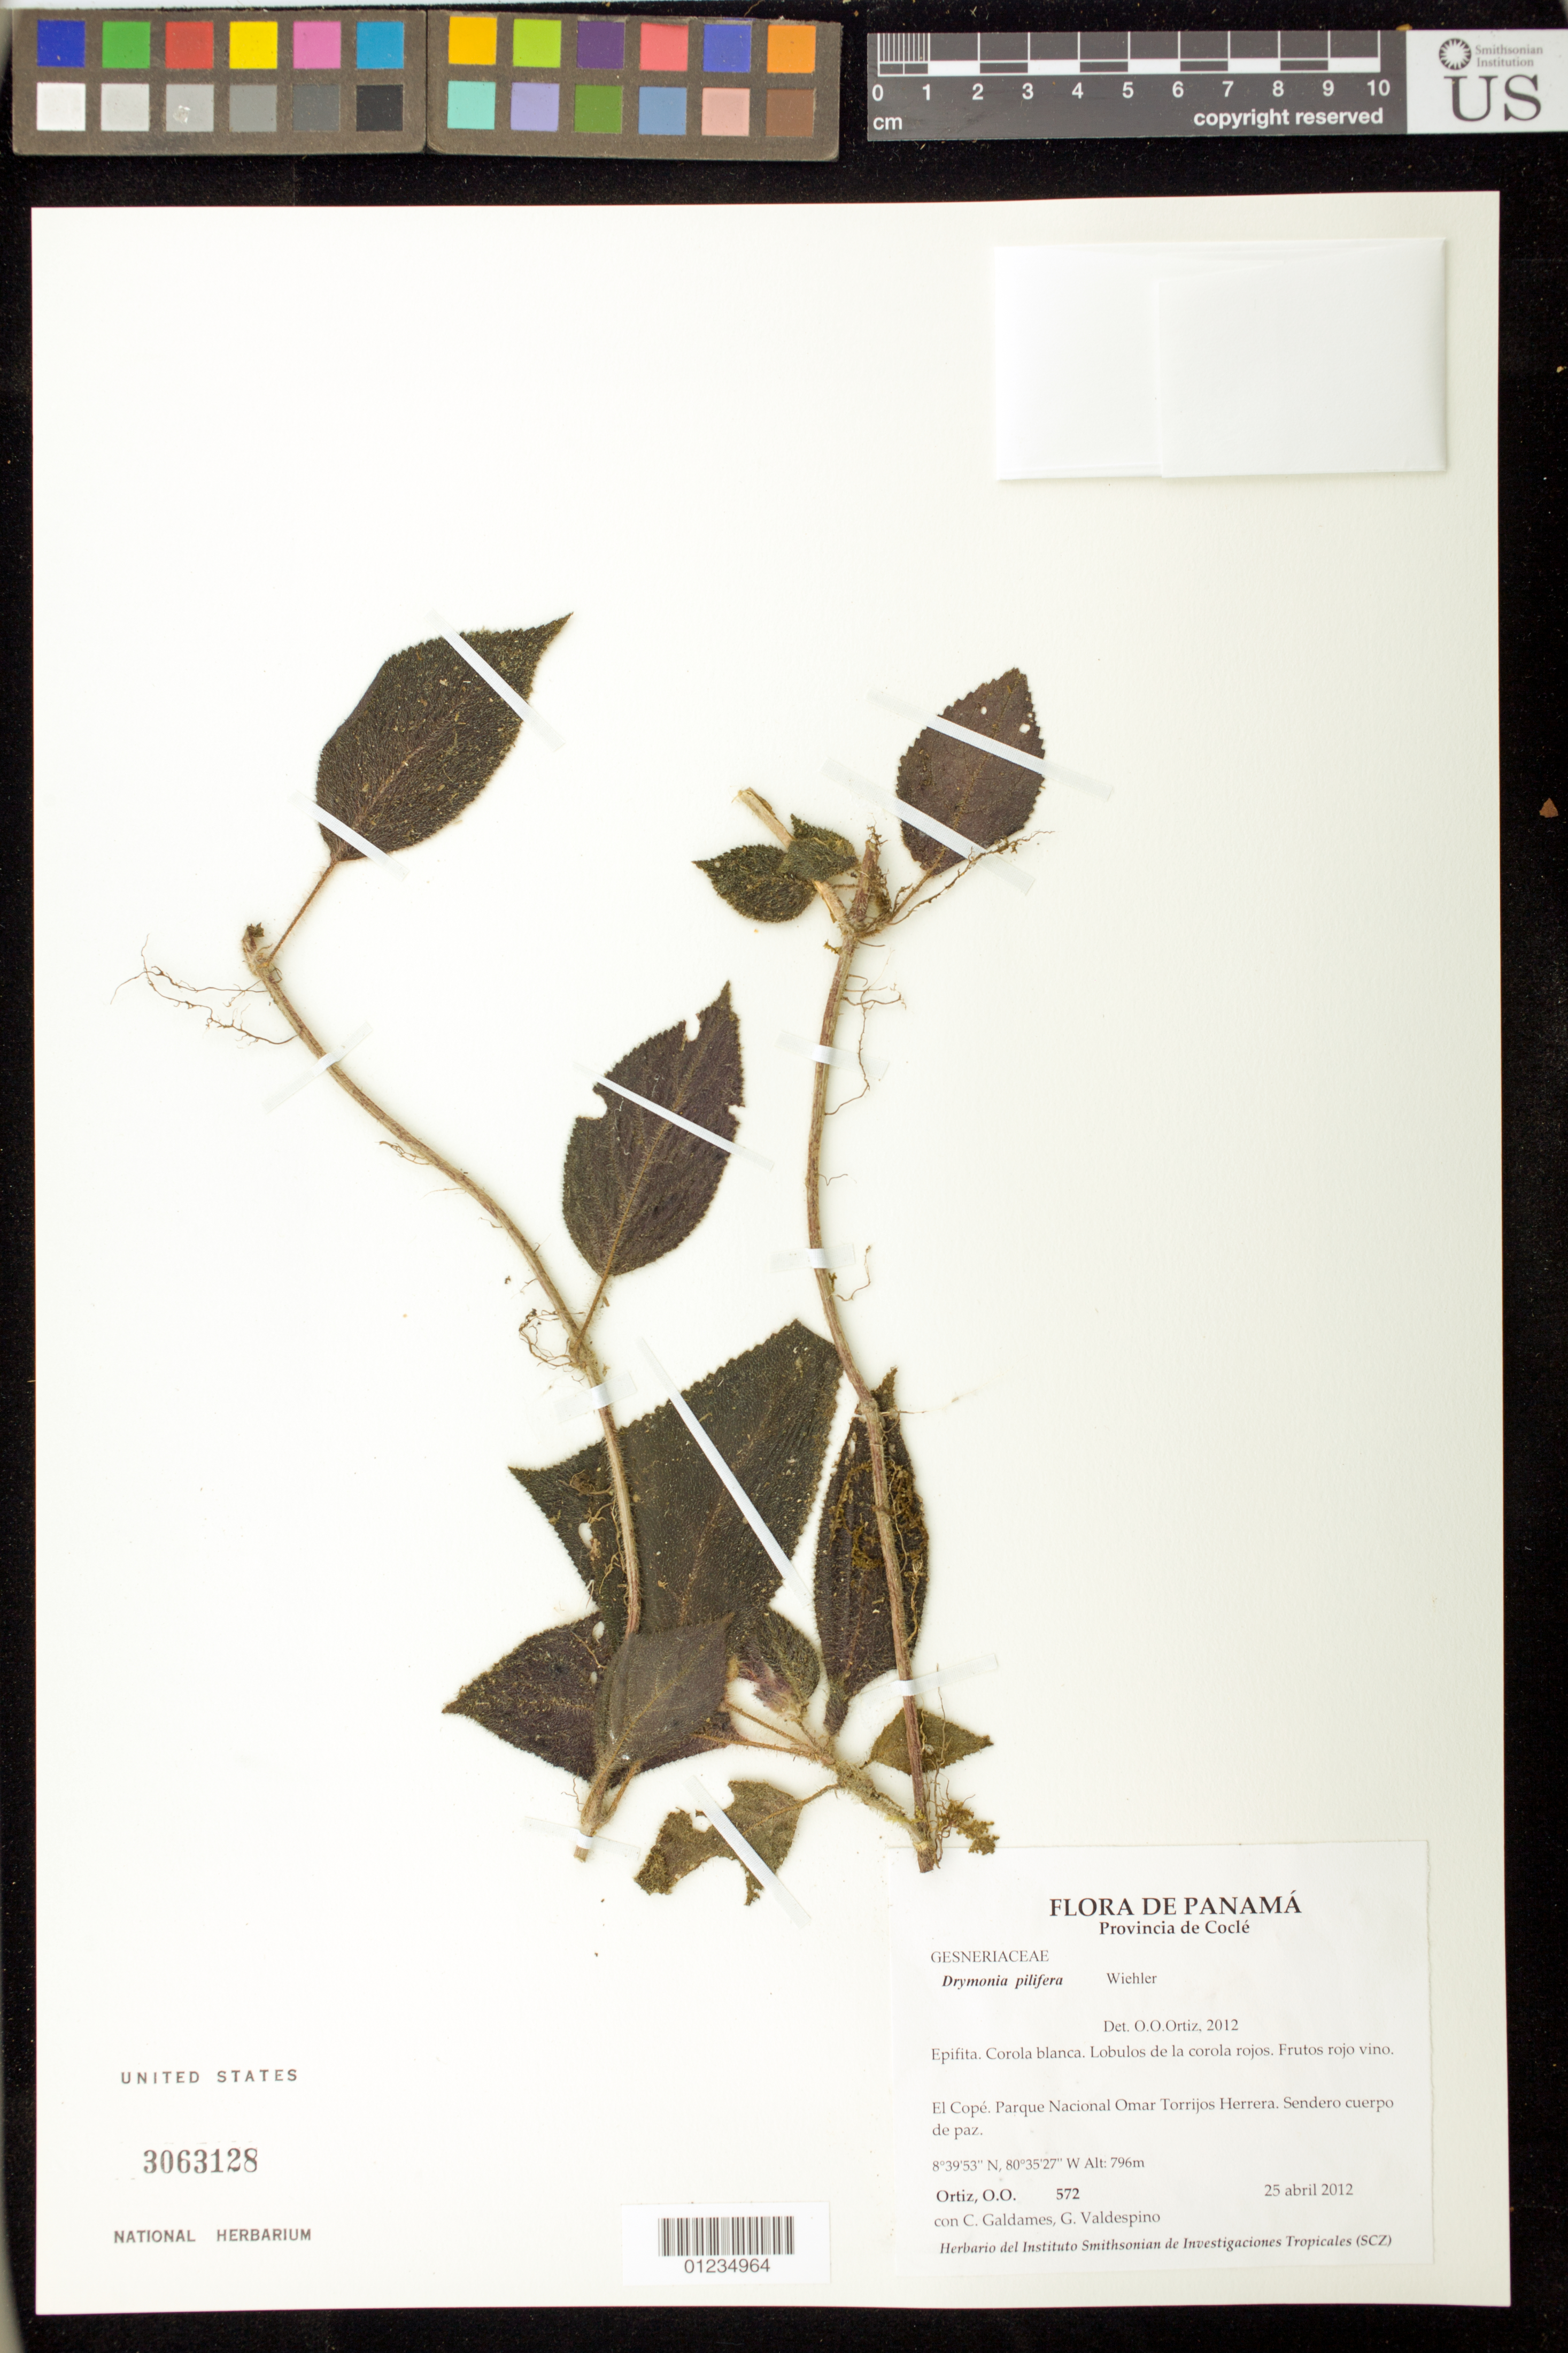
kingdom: Plantae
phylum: Tracheophyta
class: Magnoliopsida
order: Lamiales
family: Gesneriaceae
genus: Drymonia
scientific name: Drymonia pilifera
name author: Wiehler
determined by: Ortiz, O. O.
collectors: O. O. Ortiz, C. Galdames & G. Valdespino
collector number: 572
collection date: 2012-04-25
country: Panama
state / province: Coclé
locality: El Cope. Parque Nacional Omar Torrijos Herrera. Sendero cuerpo de paz.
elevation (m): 796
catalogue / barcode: US 3063128